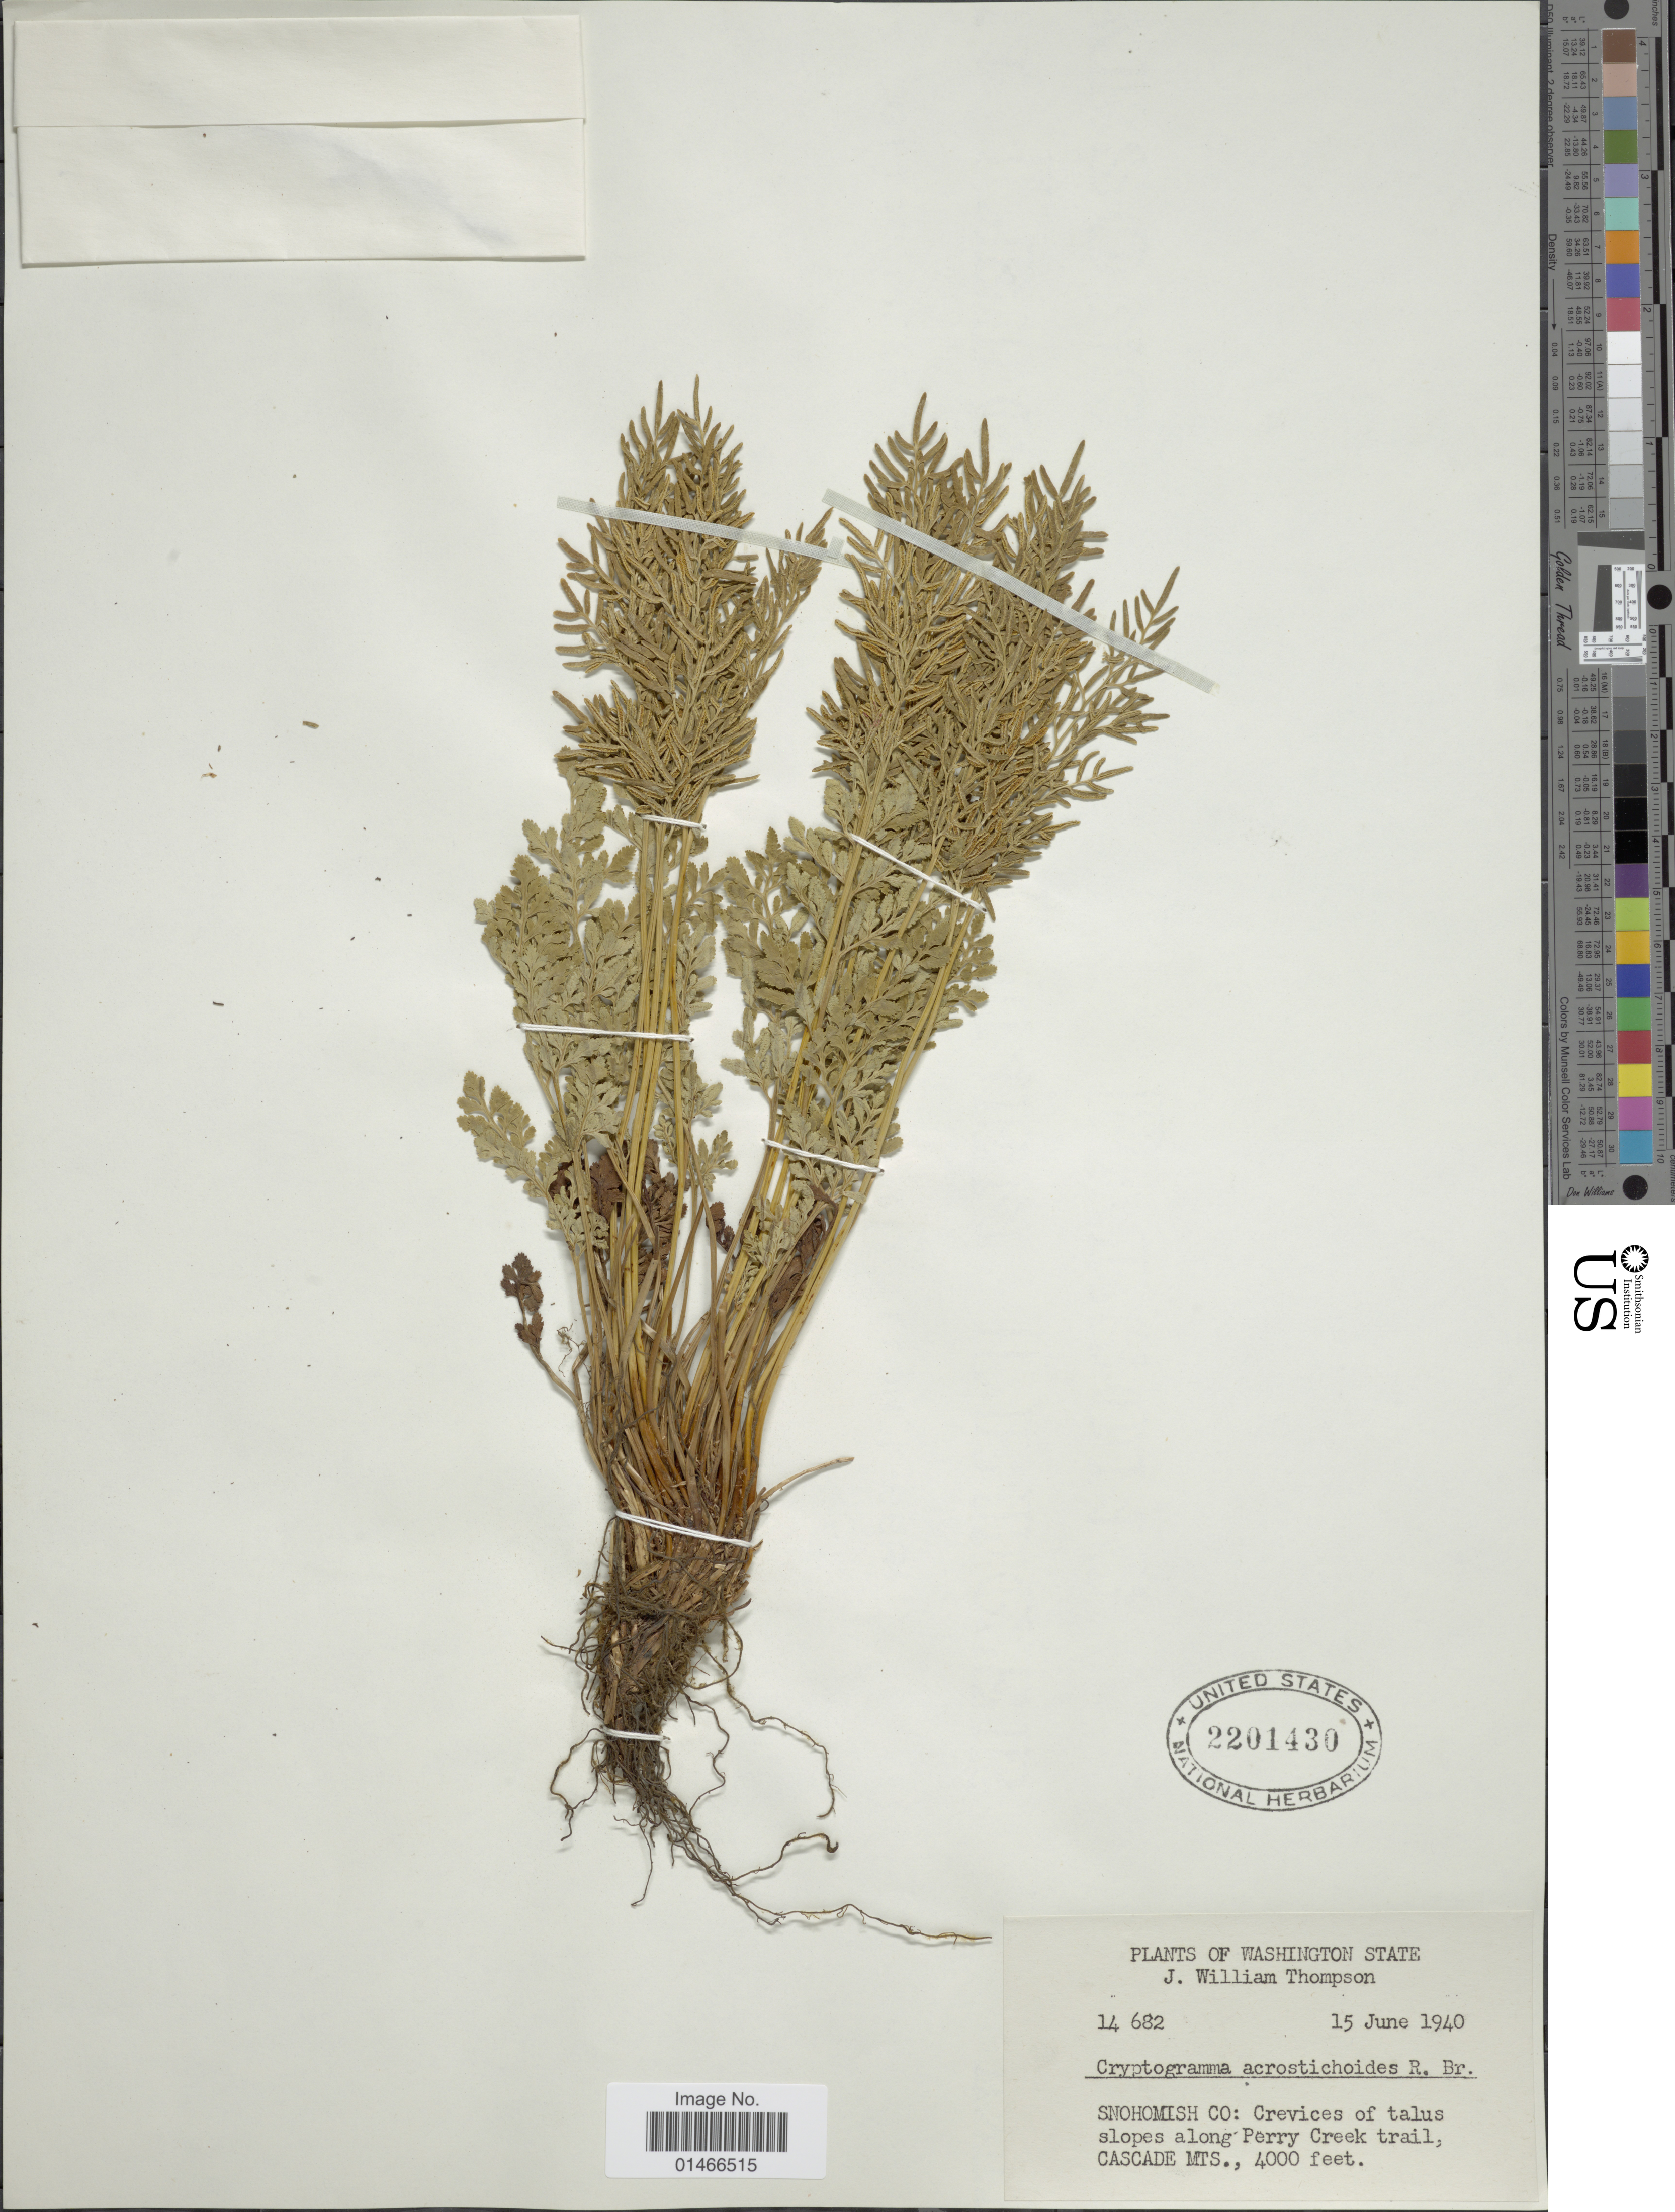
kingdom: Plantae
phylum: Tracheophyta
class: Polypodiopsida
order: Polypodiales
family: Pteridaceae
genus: Cryptogramma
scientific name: Cryptogramma acrostichoides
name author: R. Br.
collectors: J. W. Thompson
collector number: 14682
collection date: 1940-06-15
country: United States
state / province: Washington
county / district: Snohomish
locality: Washington State. Snohomish Co: Crevices of talus slopes along Perry Creek trail, Cascade Mts.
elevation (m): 1219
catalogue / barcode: US 2201430